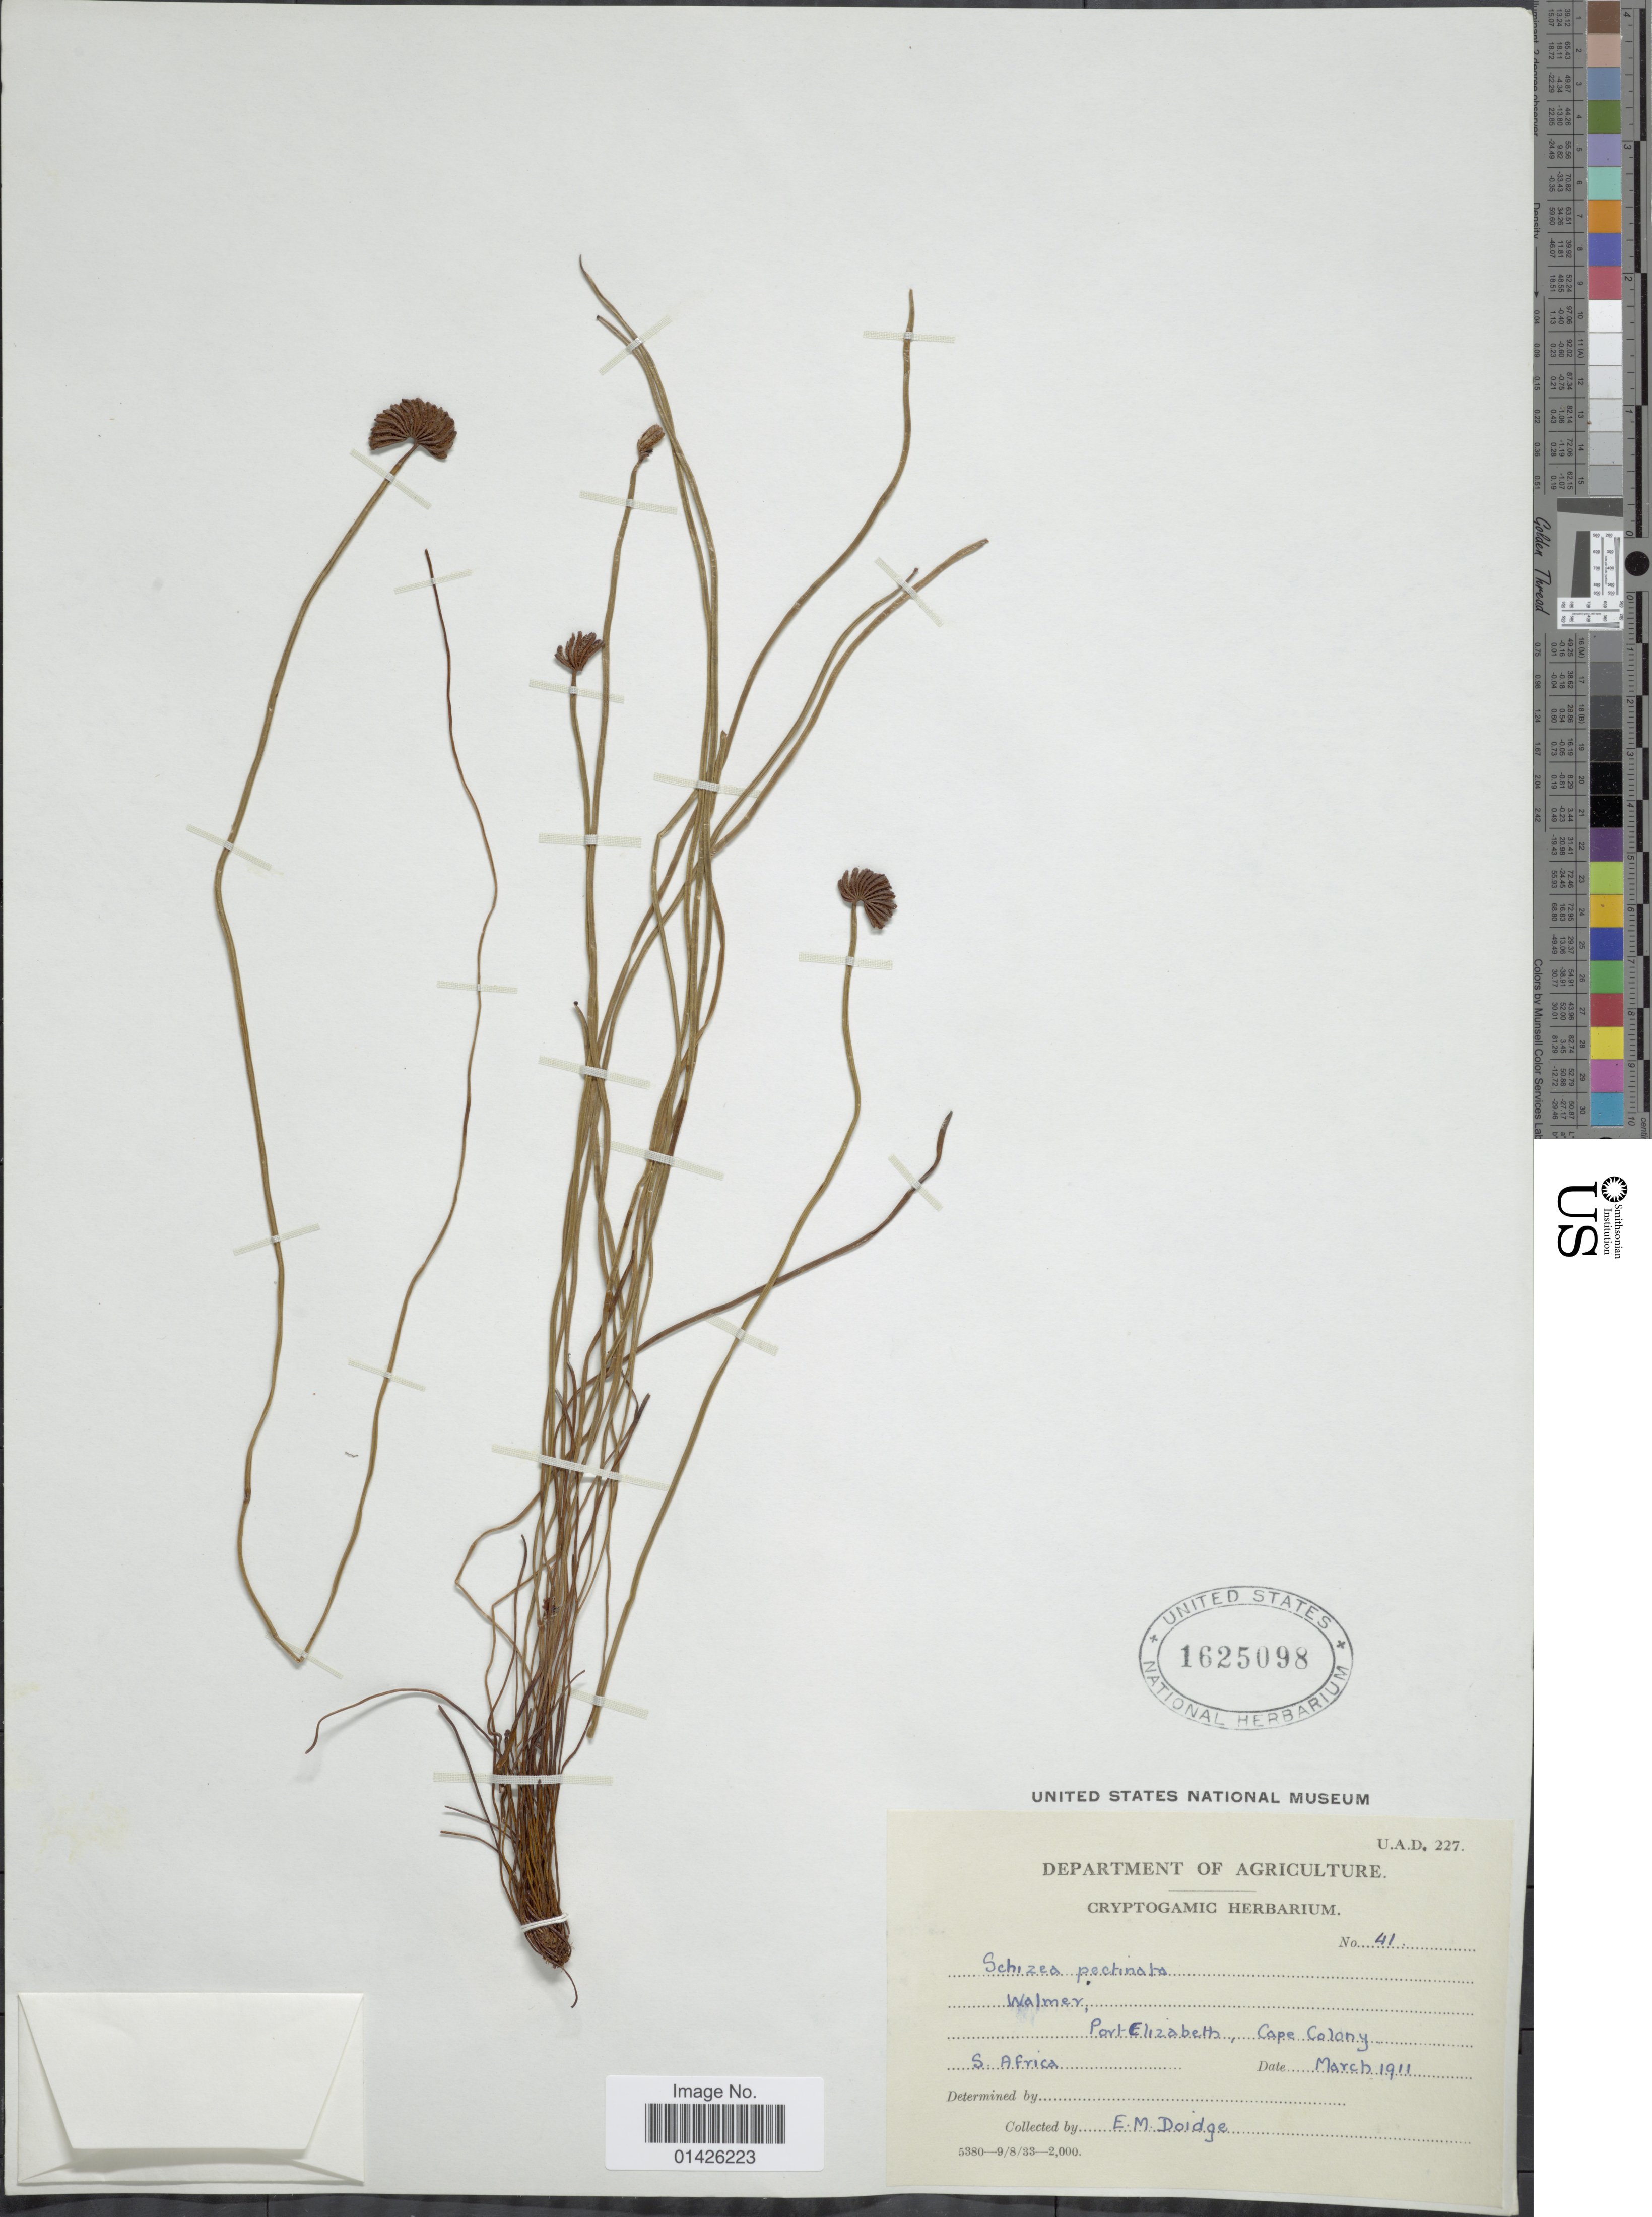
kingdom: Plantae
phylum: Tracheophyta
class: Polypodiopsida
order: Schizaeales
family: Schizaeaceae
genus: Schizaea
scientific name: Schizaea pectinata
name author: (L.) Sw.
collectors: E. Doidge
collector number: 41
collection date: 1911-03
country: South Africa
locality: Walmer, Port Elizabeth, Cape Colony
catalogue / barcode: US 1625098